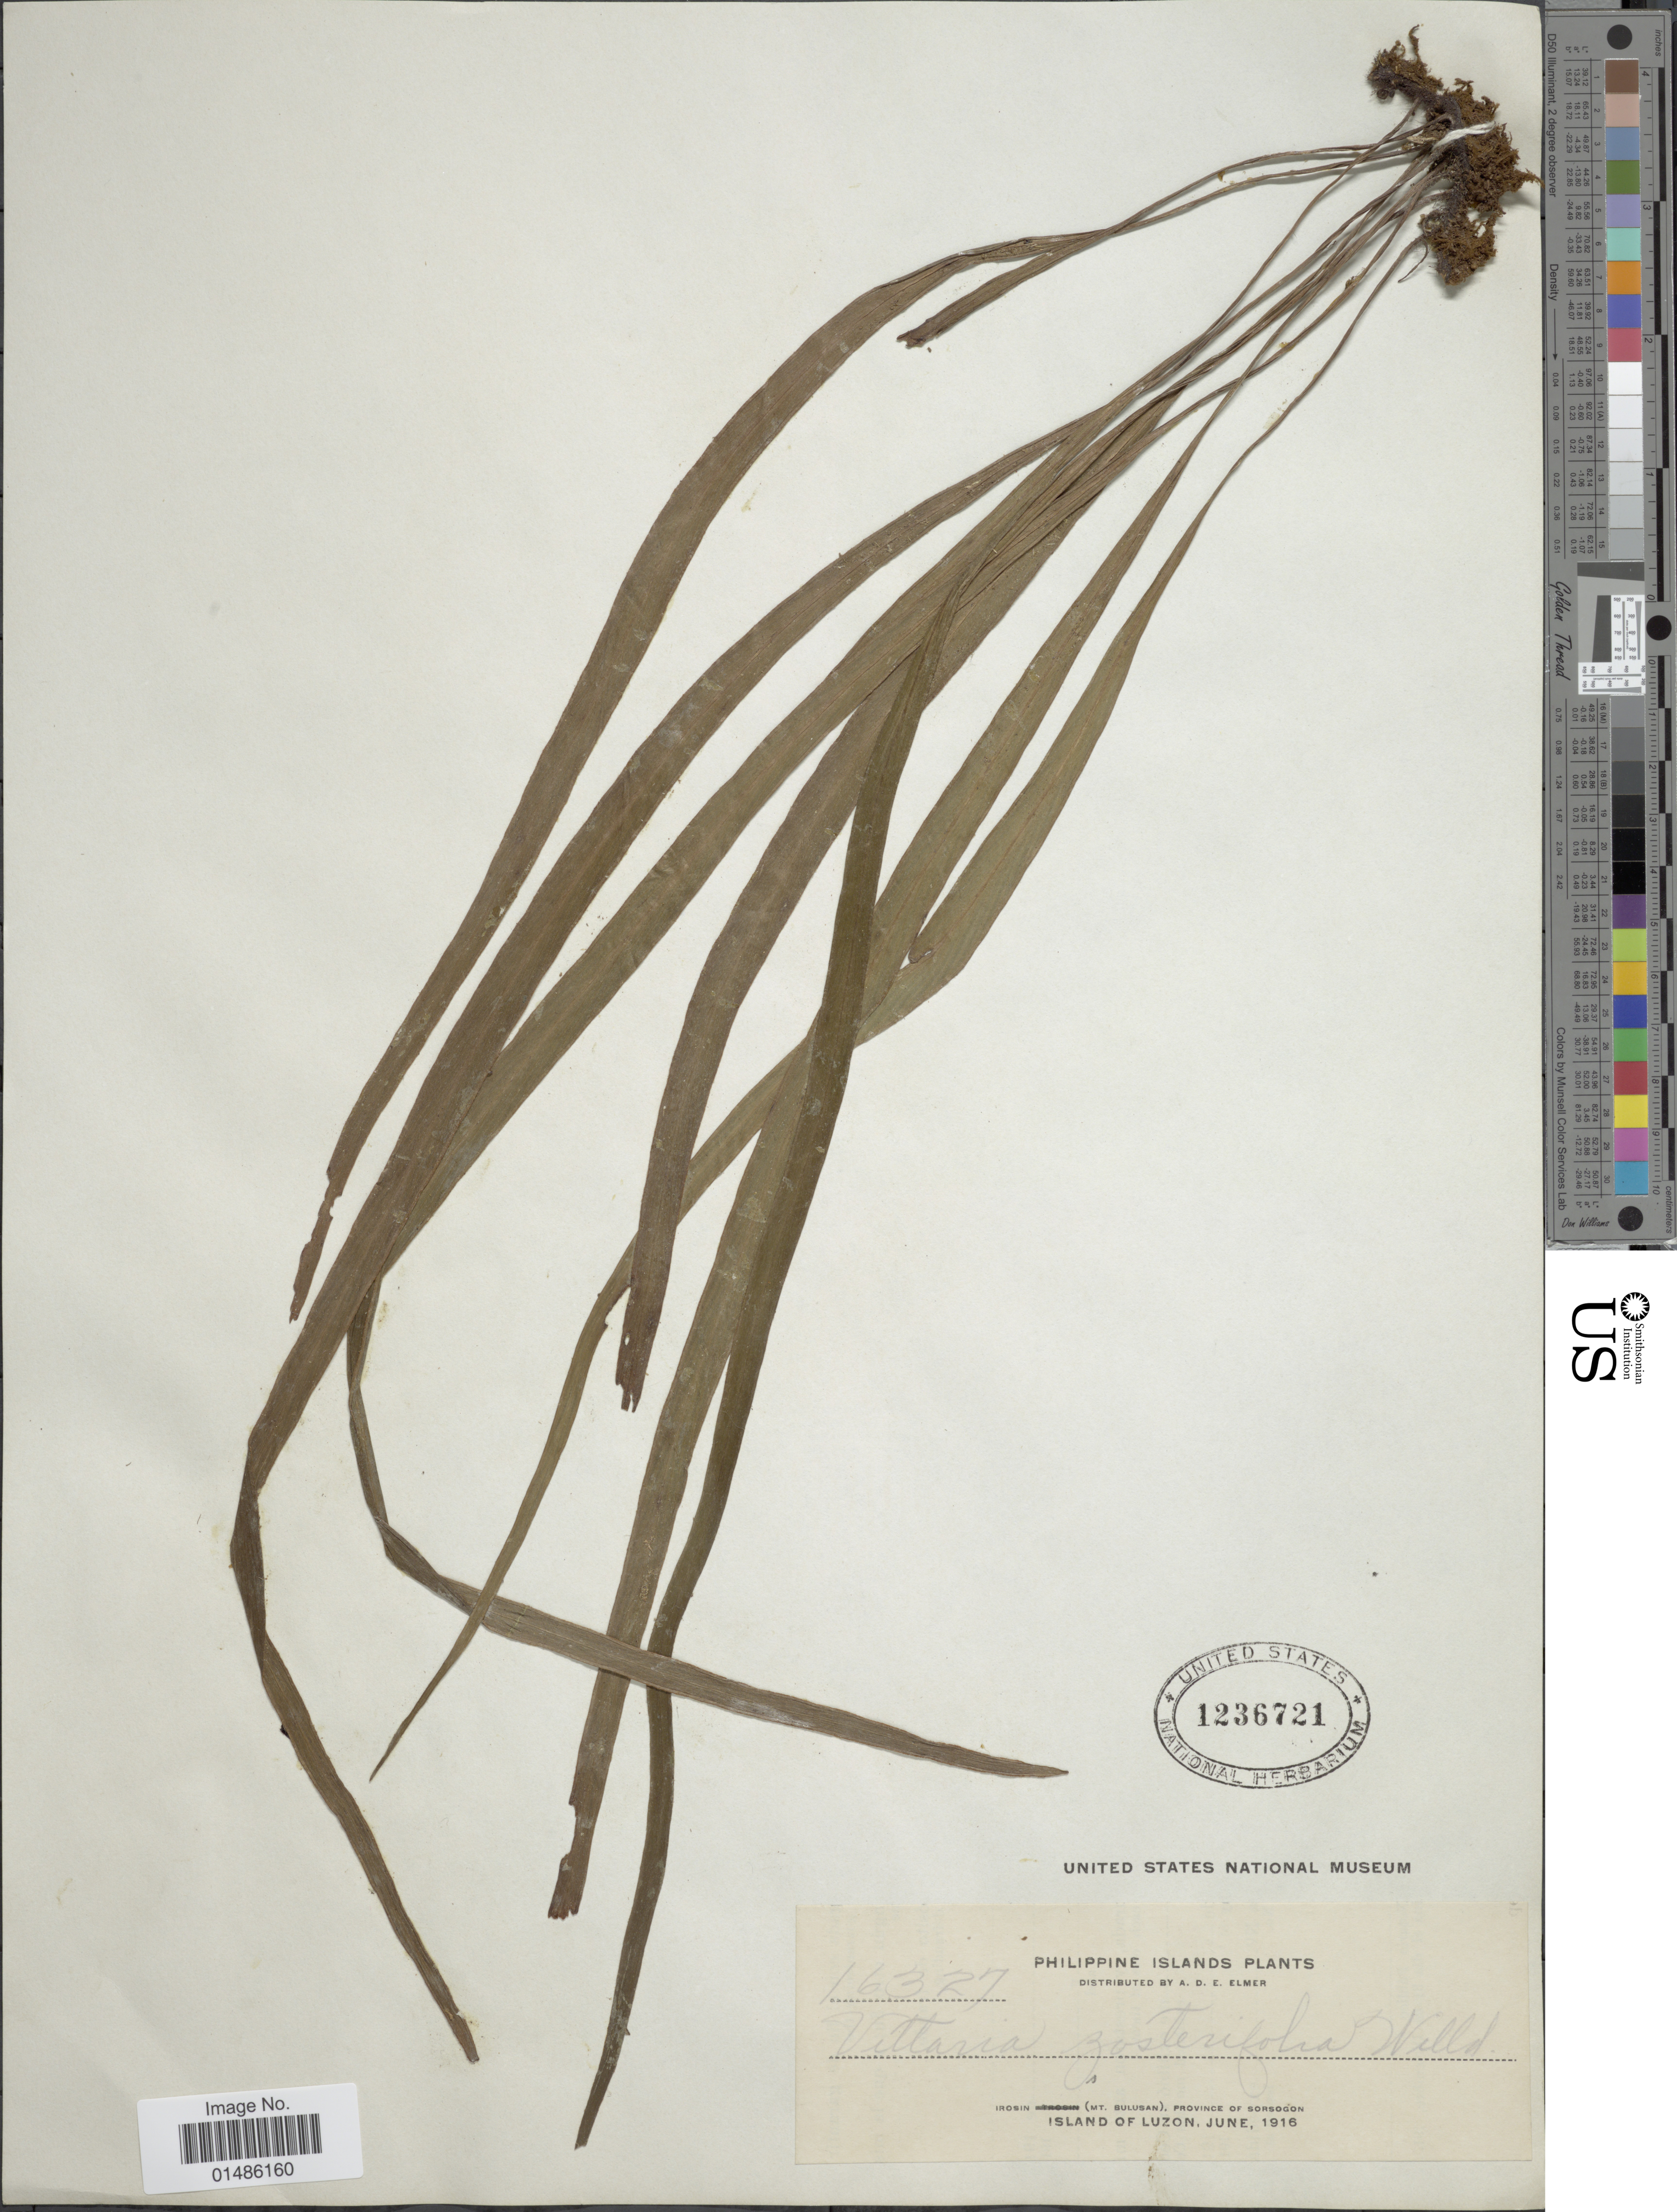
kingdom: Plantae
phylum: Tracheophyta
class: Polypodiopsida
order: Polypodiales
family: Pteridaceae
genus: Haplopteris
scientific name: Haplopteris zosterifolia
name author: (Willd.) E.H. Crane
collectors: A. D. E. Elmer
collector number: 16327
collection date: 1916-06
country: Philippines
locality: Irosin (Mt. Bulusan), Province of Sorsogon. Island of Luzon.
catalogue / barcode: US 1236721